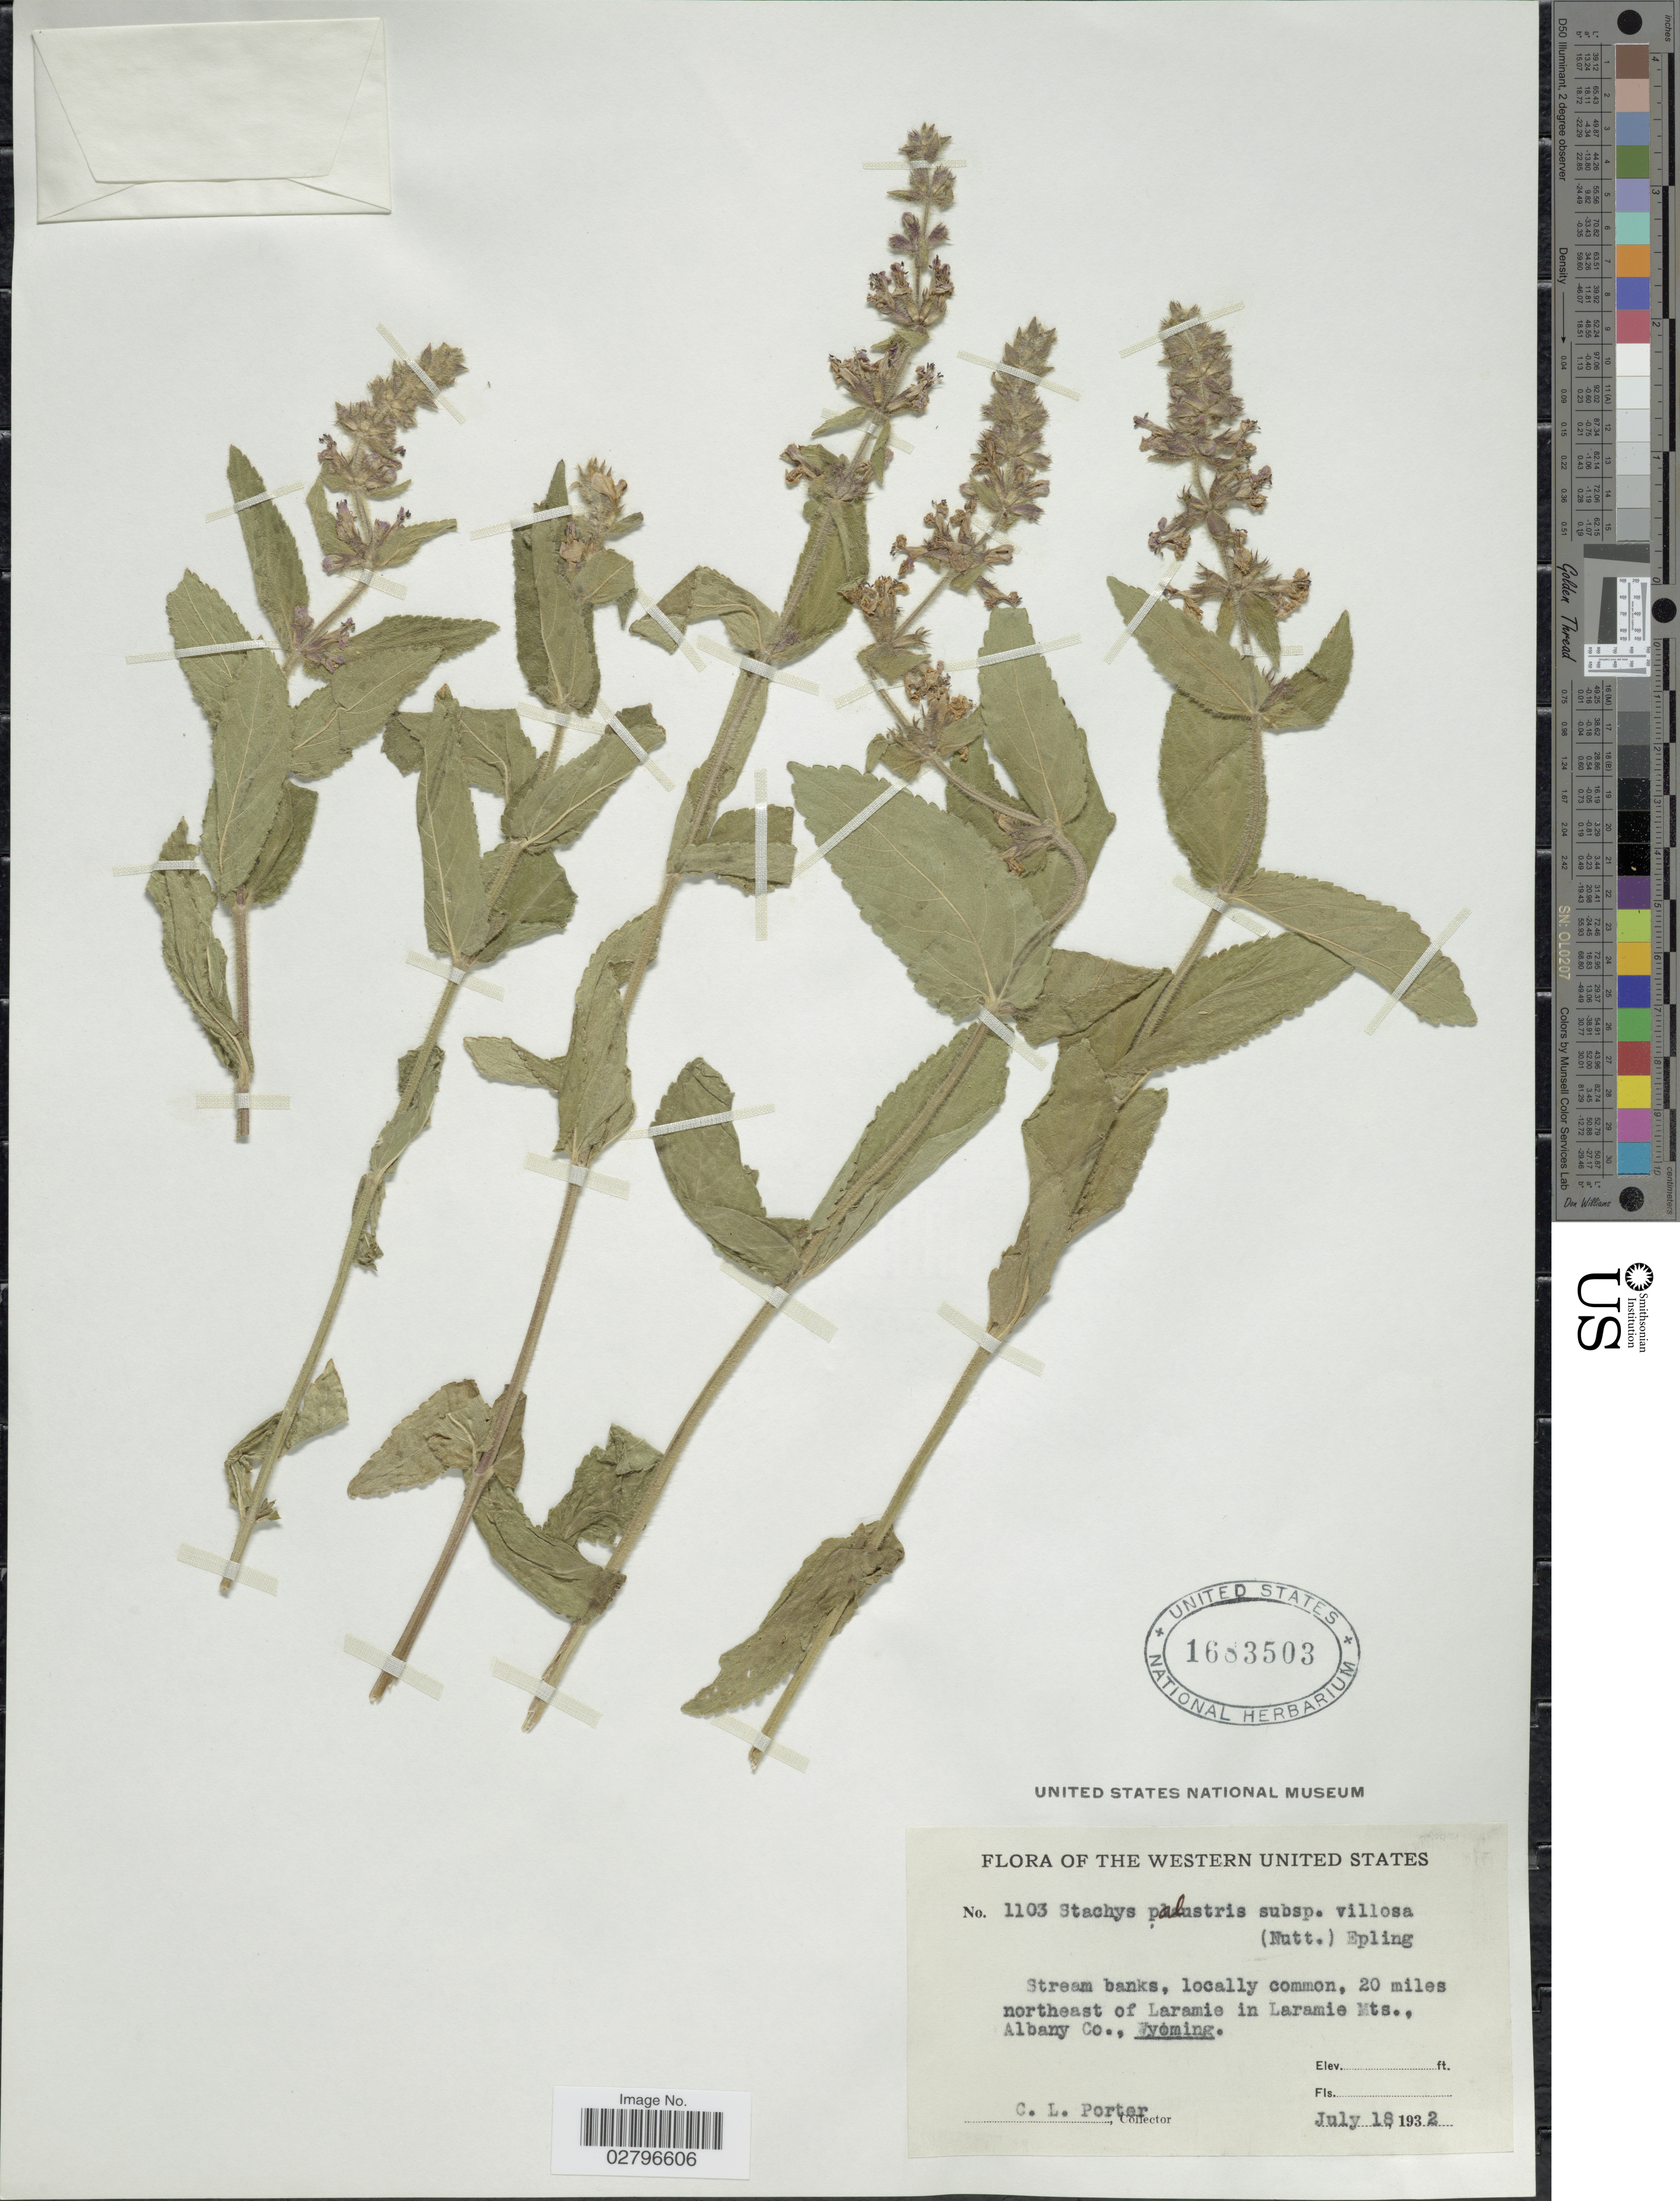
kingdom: Plantae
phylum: Tracheophyta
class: Magnoliopsida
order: Lamiales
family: Lamiaceae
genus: Stachys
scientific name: Stachys palustris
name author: L.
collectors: C. L. Porter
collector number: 1103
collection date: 1932-07-18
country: United States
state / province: Wyoming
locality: Western United States. Stream banks, locally common, 20 miles northeast of Laramie in Laramie Mts., Albany Co.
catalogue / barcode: US 1683503